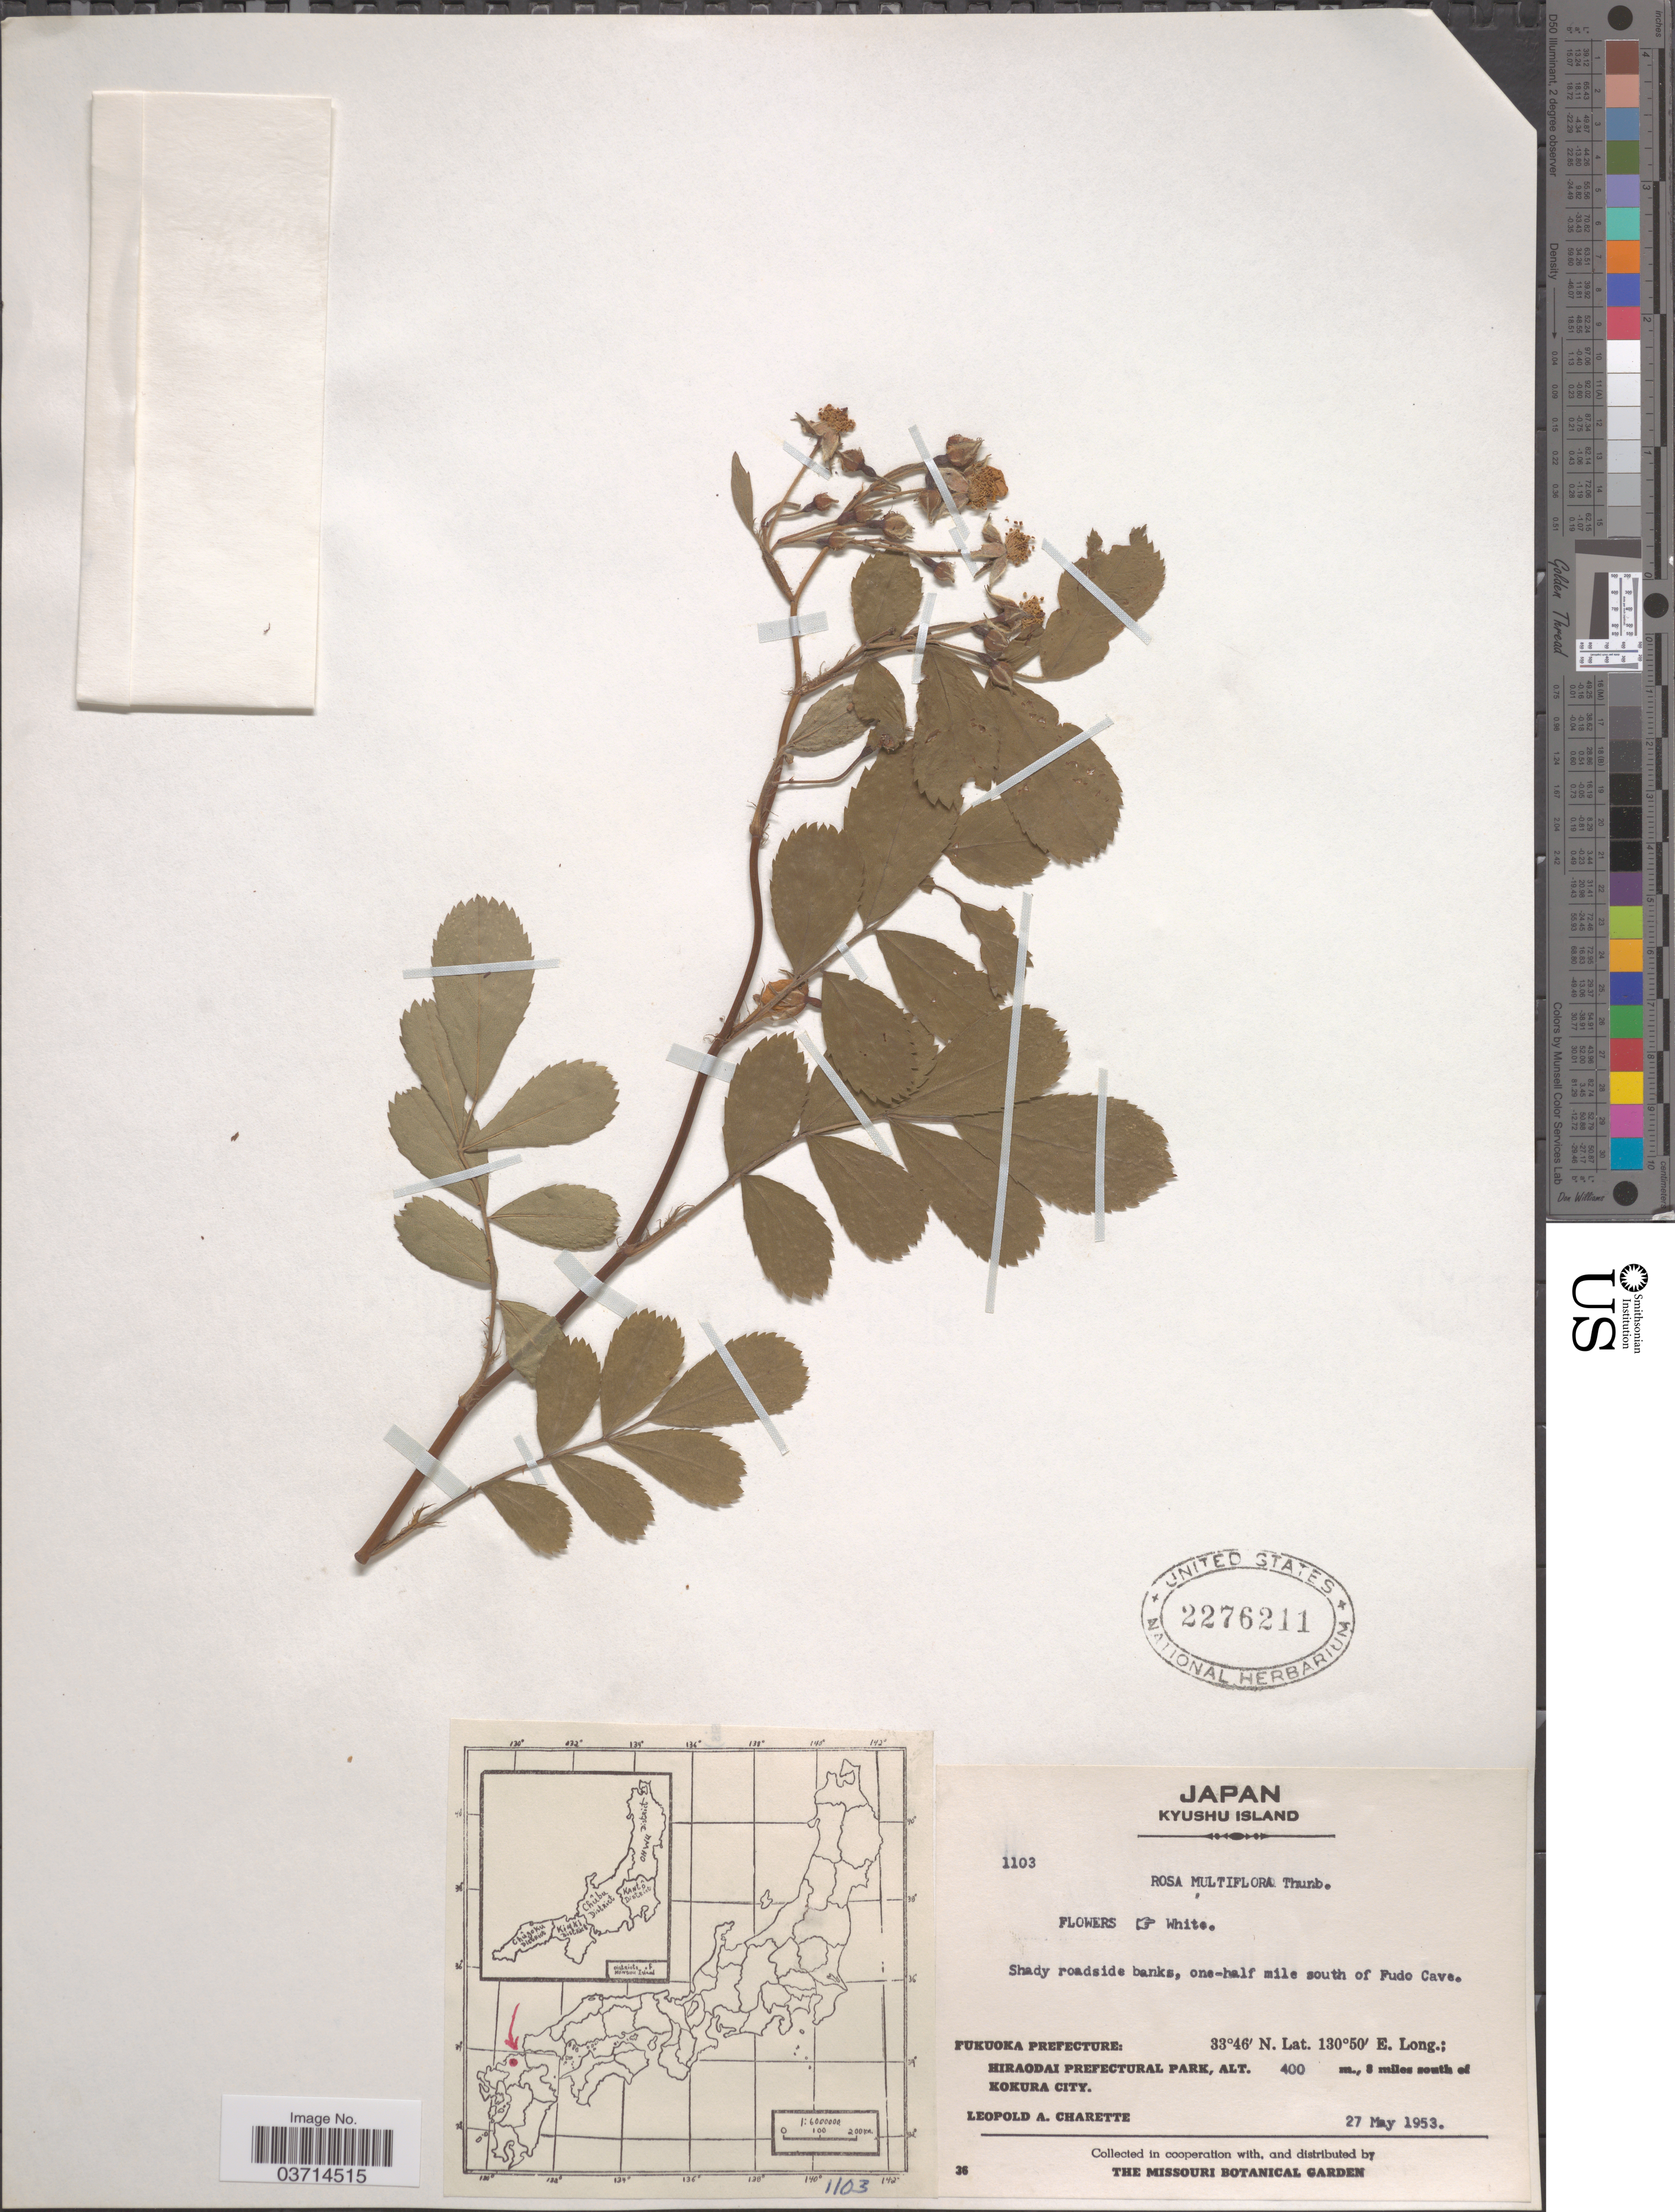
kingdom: Plantae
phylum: Tracheophyta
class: Magnoliopsida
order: Rosales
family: Rosaceae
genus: Rosa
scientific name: Rosa multiflora var. multiflora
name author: Thunb.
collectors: L. A. Charette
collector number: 1103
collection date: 1953-05-27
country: Japan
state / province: Hukuoka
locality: Kyushu Island. Shady roadside banks, one-half mile south of Fudo Cave. Fukuoka Prefecture: Hiraodai Prefectural Park, 8 miles south of Kokura City.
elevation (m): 400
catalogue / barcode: US 2276211